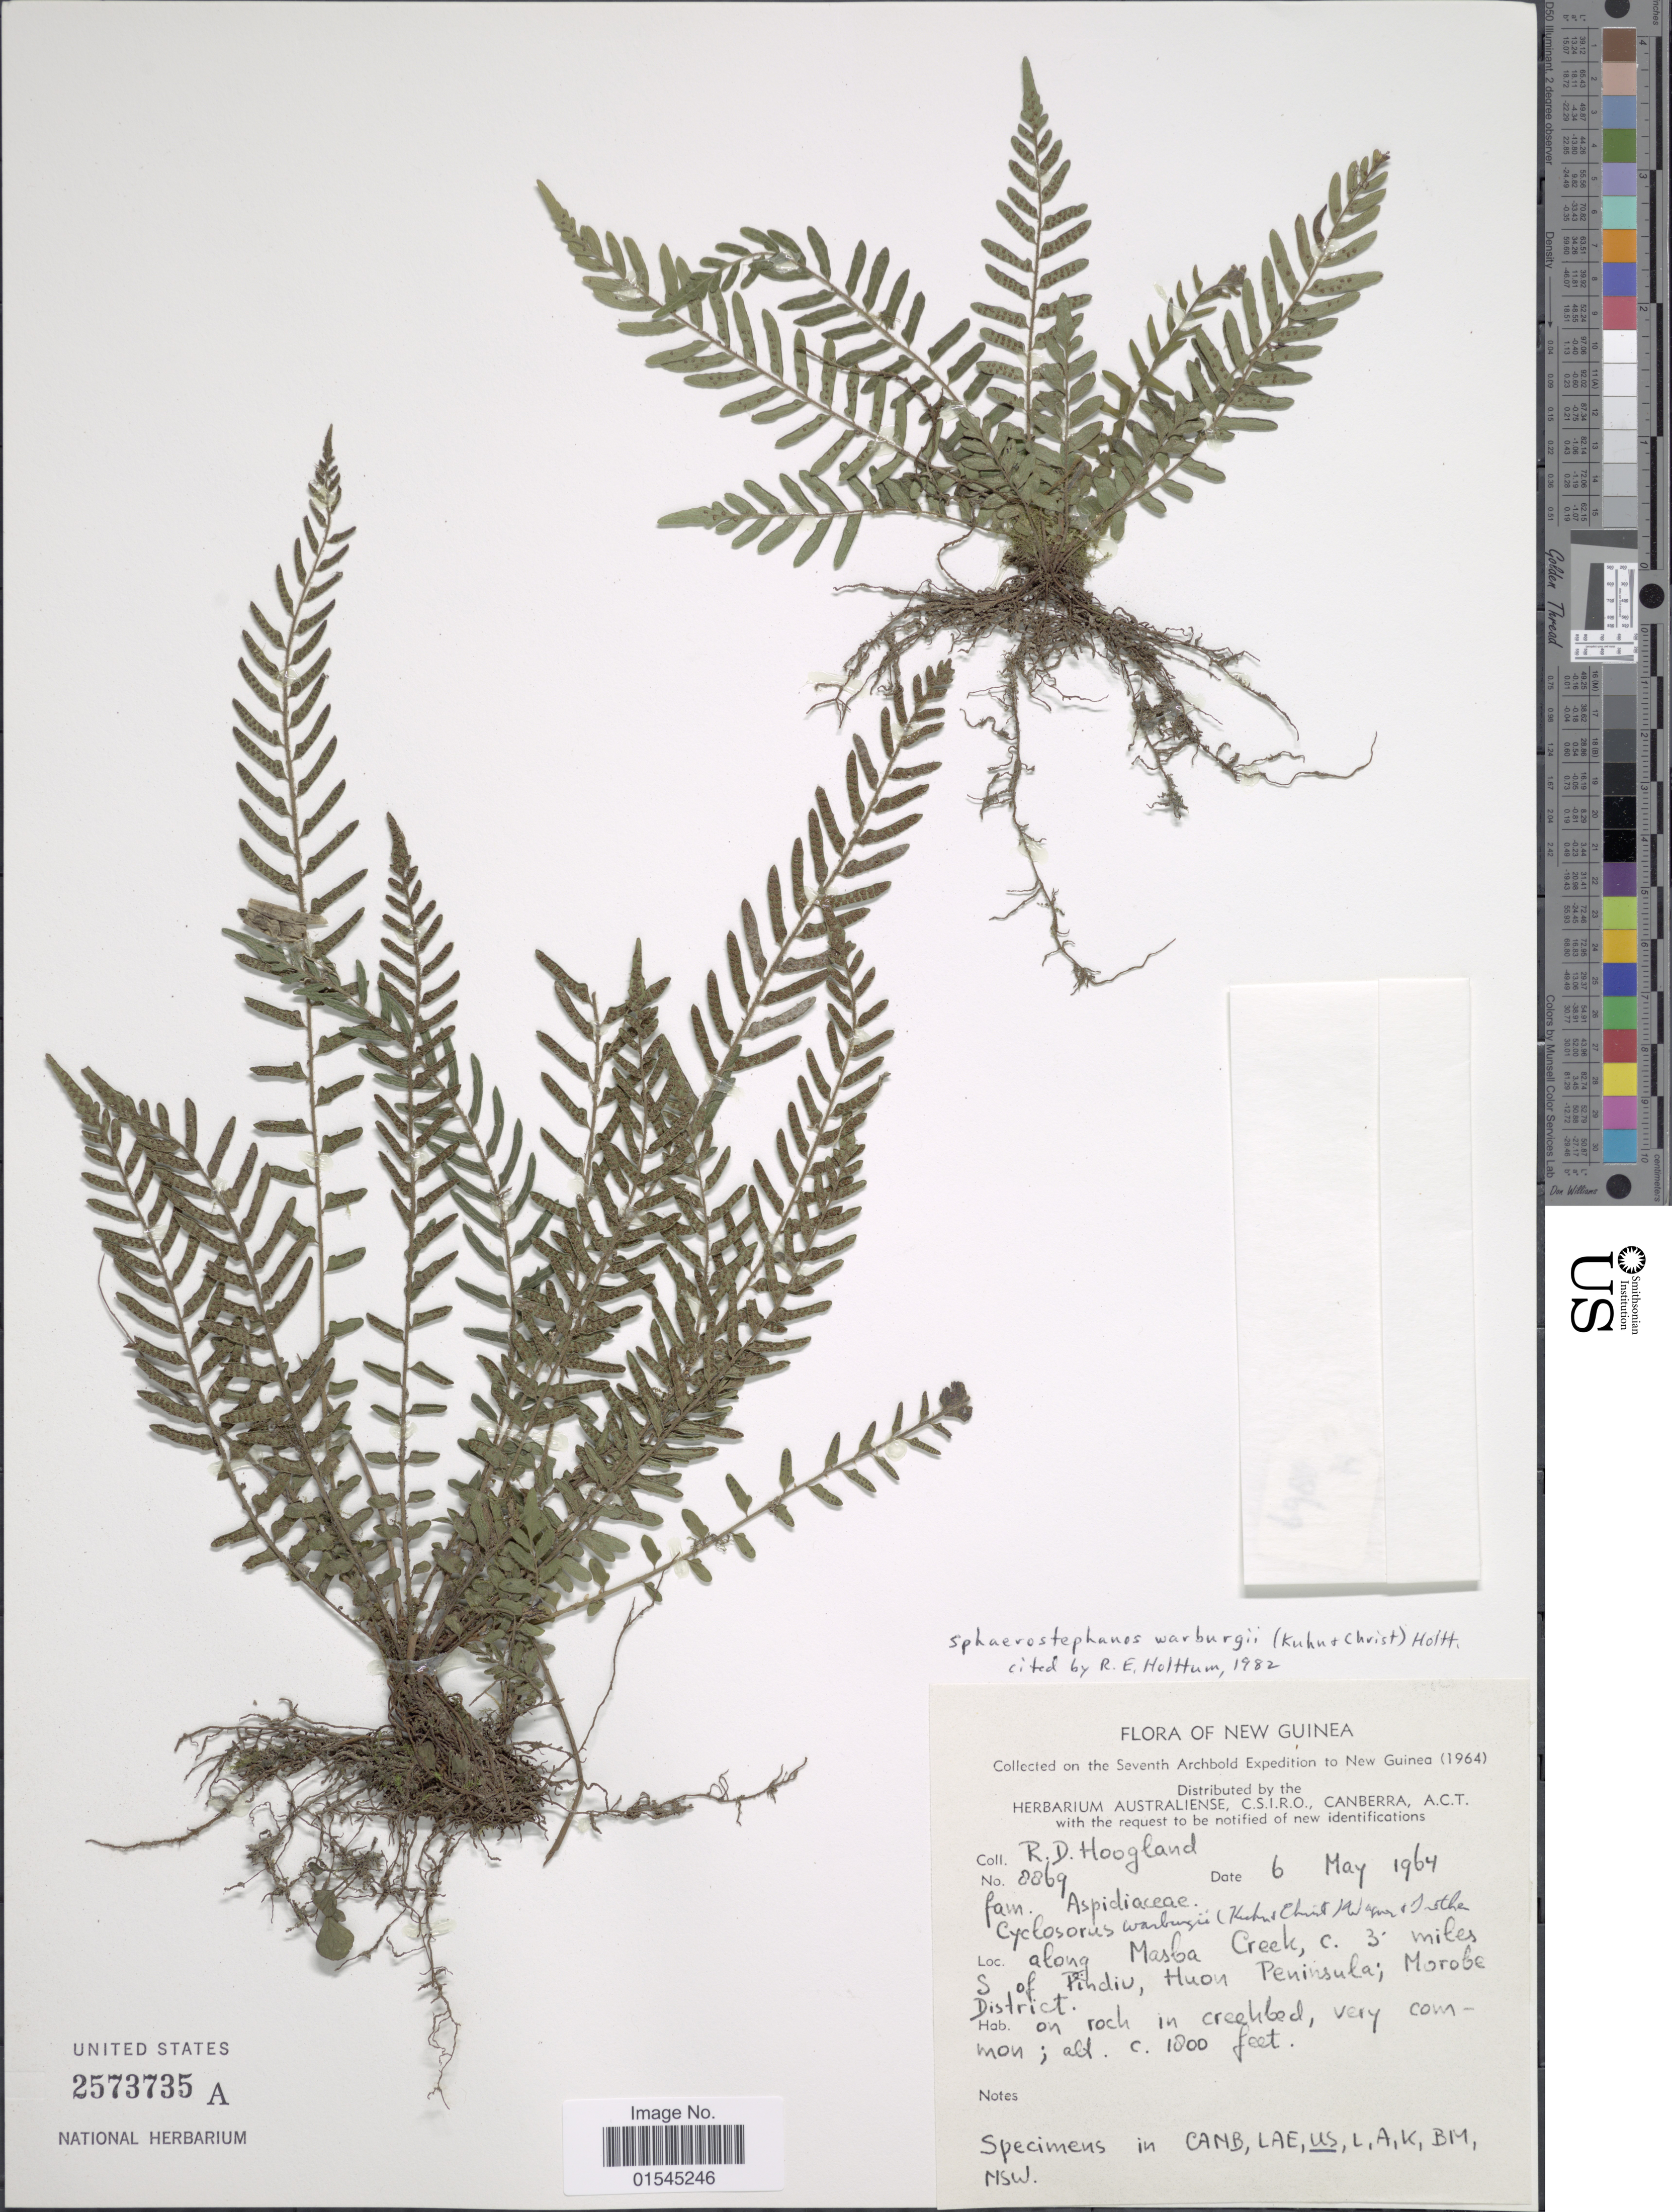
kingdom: Plantae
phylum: Tracheophyta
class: Polypodiopsida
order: Polypodiales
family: Thelypteridaceae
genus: Sphaerostephanos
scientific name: Sphaerostephanos warburgii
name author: (Kuhn & Christ) Holttum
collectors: R. D. Hoogland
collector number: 8869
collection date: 1964-05-06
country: Papua New Guinea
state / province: Morobe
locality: New Guinea. Along Masba Creek, 3 miles S of Pindiv, Huon Peninsula; Morobe District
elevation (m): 549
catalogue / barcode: US 2573735A